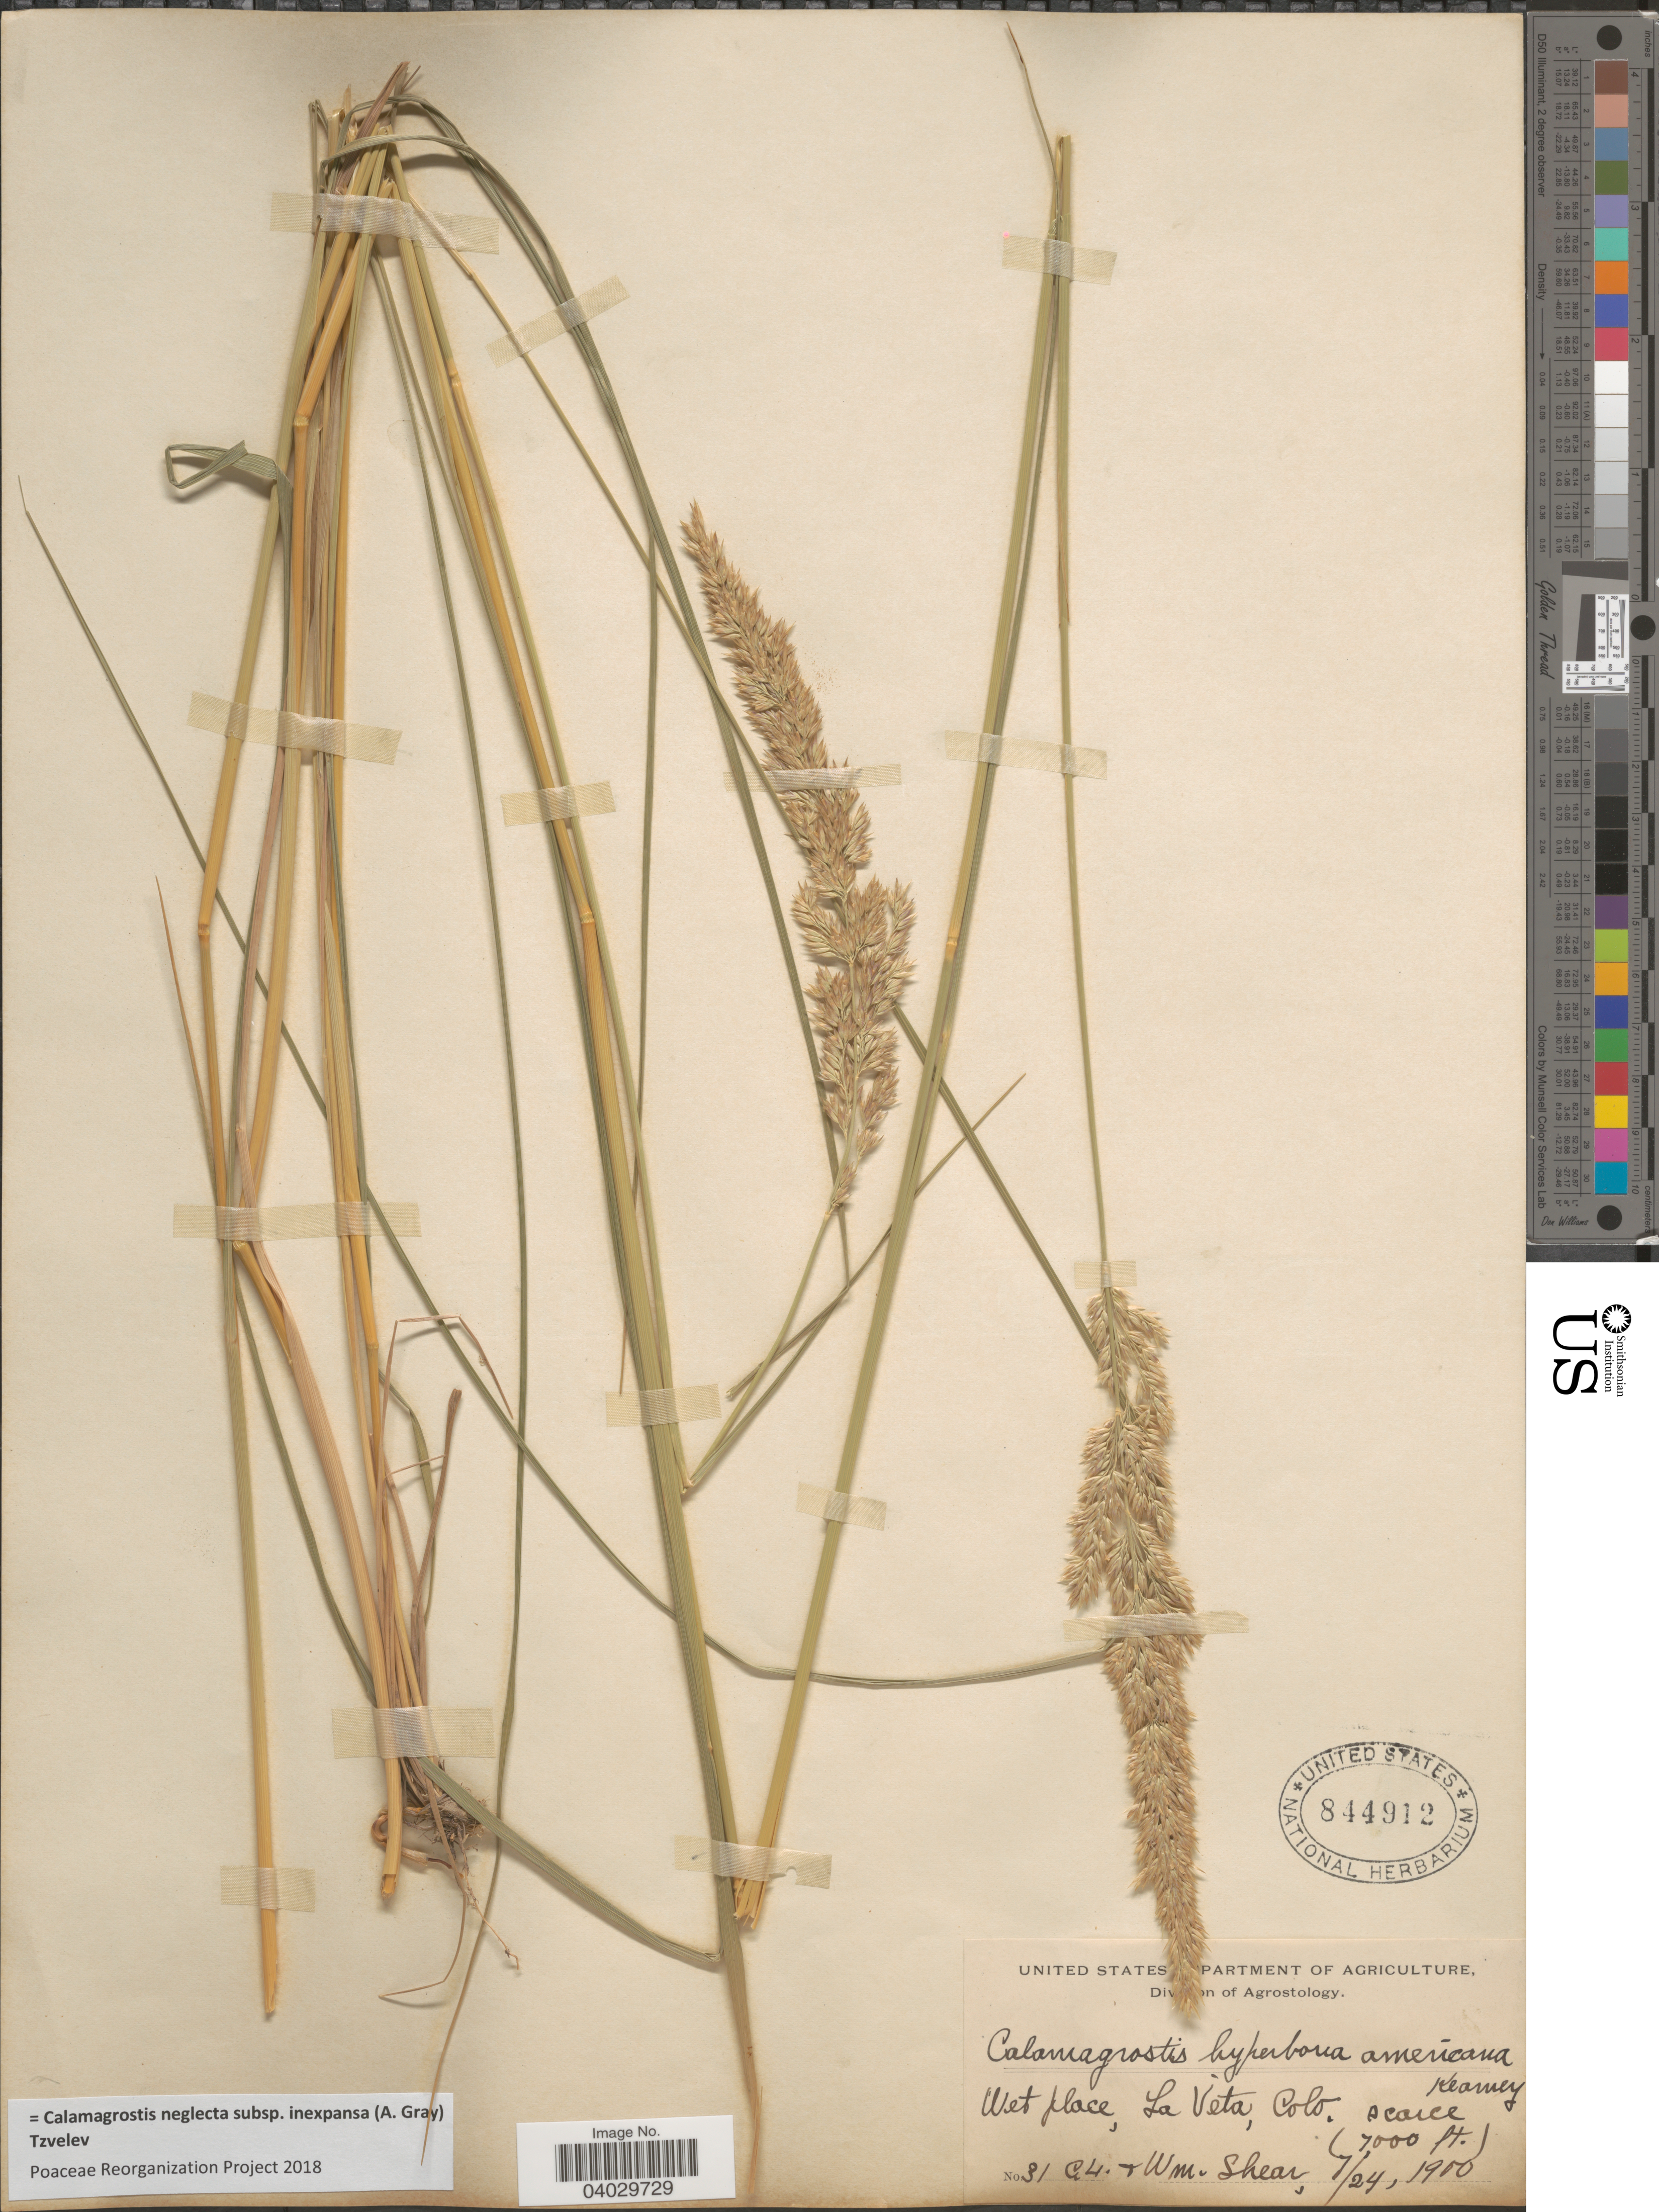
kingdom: Plantae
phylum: Tracheophyta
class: Liliopsida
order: Poales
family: Poaceae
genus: Calamagrostis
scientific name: Calamagrostis neglecta subsp. inexpansa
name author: (A. Gray) Tzvelev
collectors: C. L. Shear & W. Shear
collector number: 31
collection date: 1900-07-24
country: United States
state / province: Colorado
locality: La Veta.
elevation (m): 2134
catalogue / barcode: US 844912